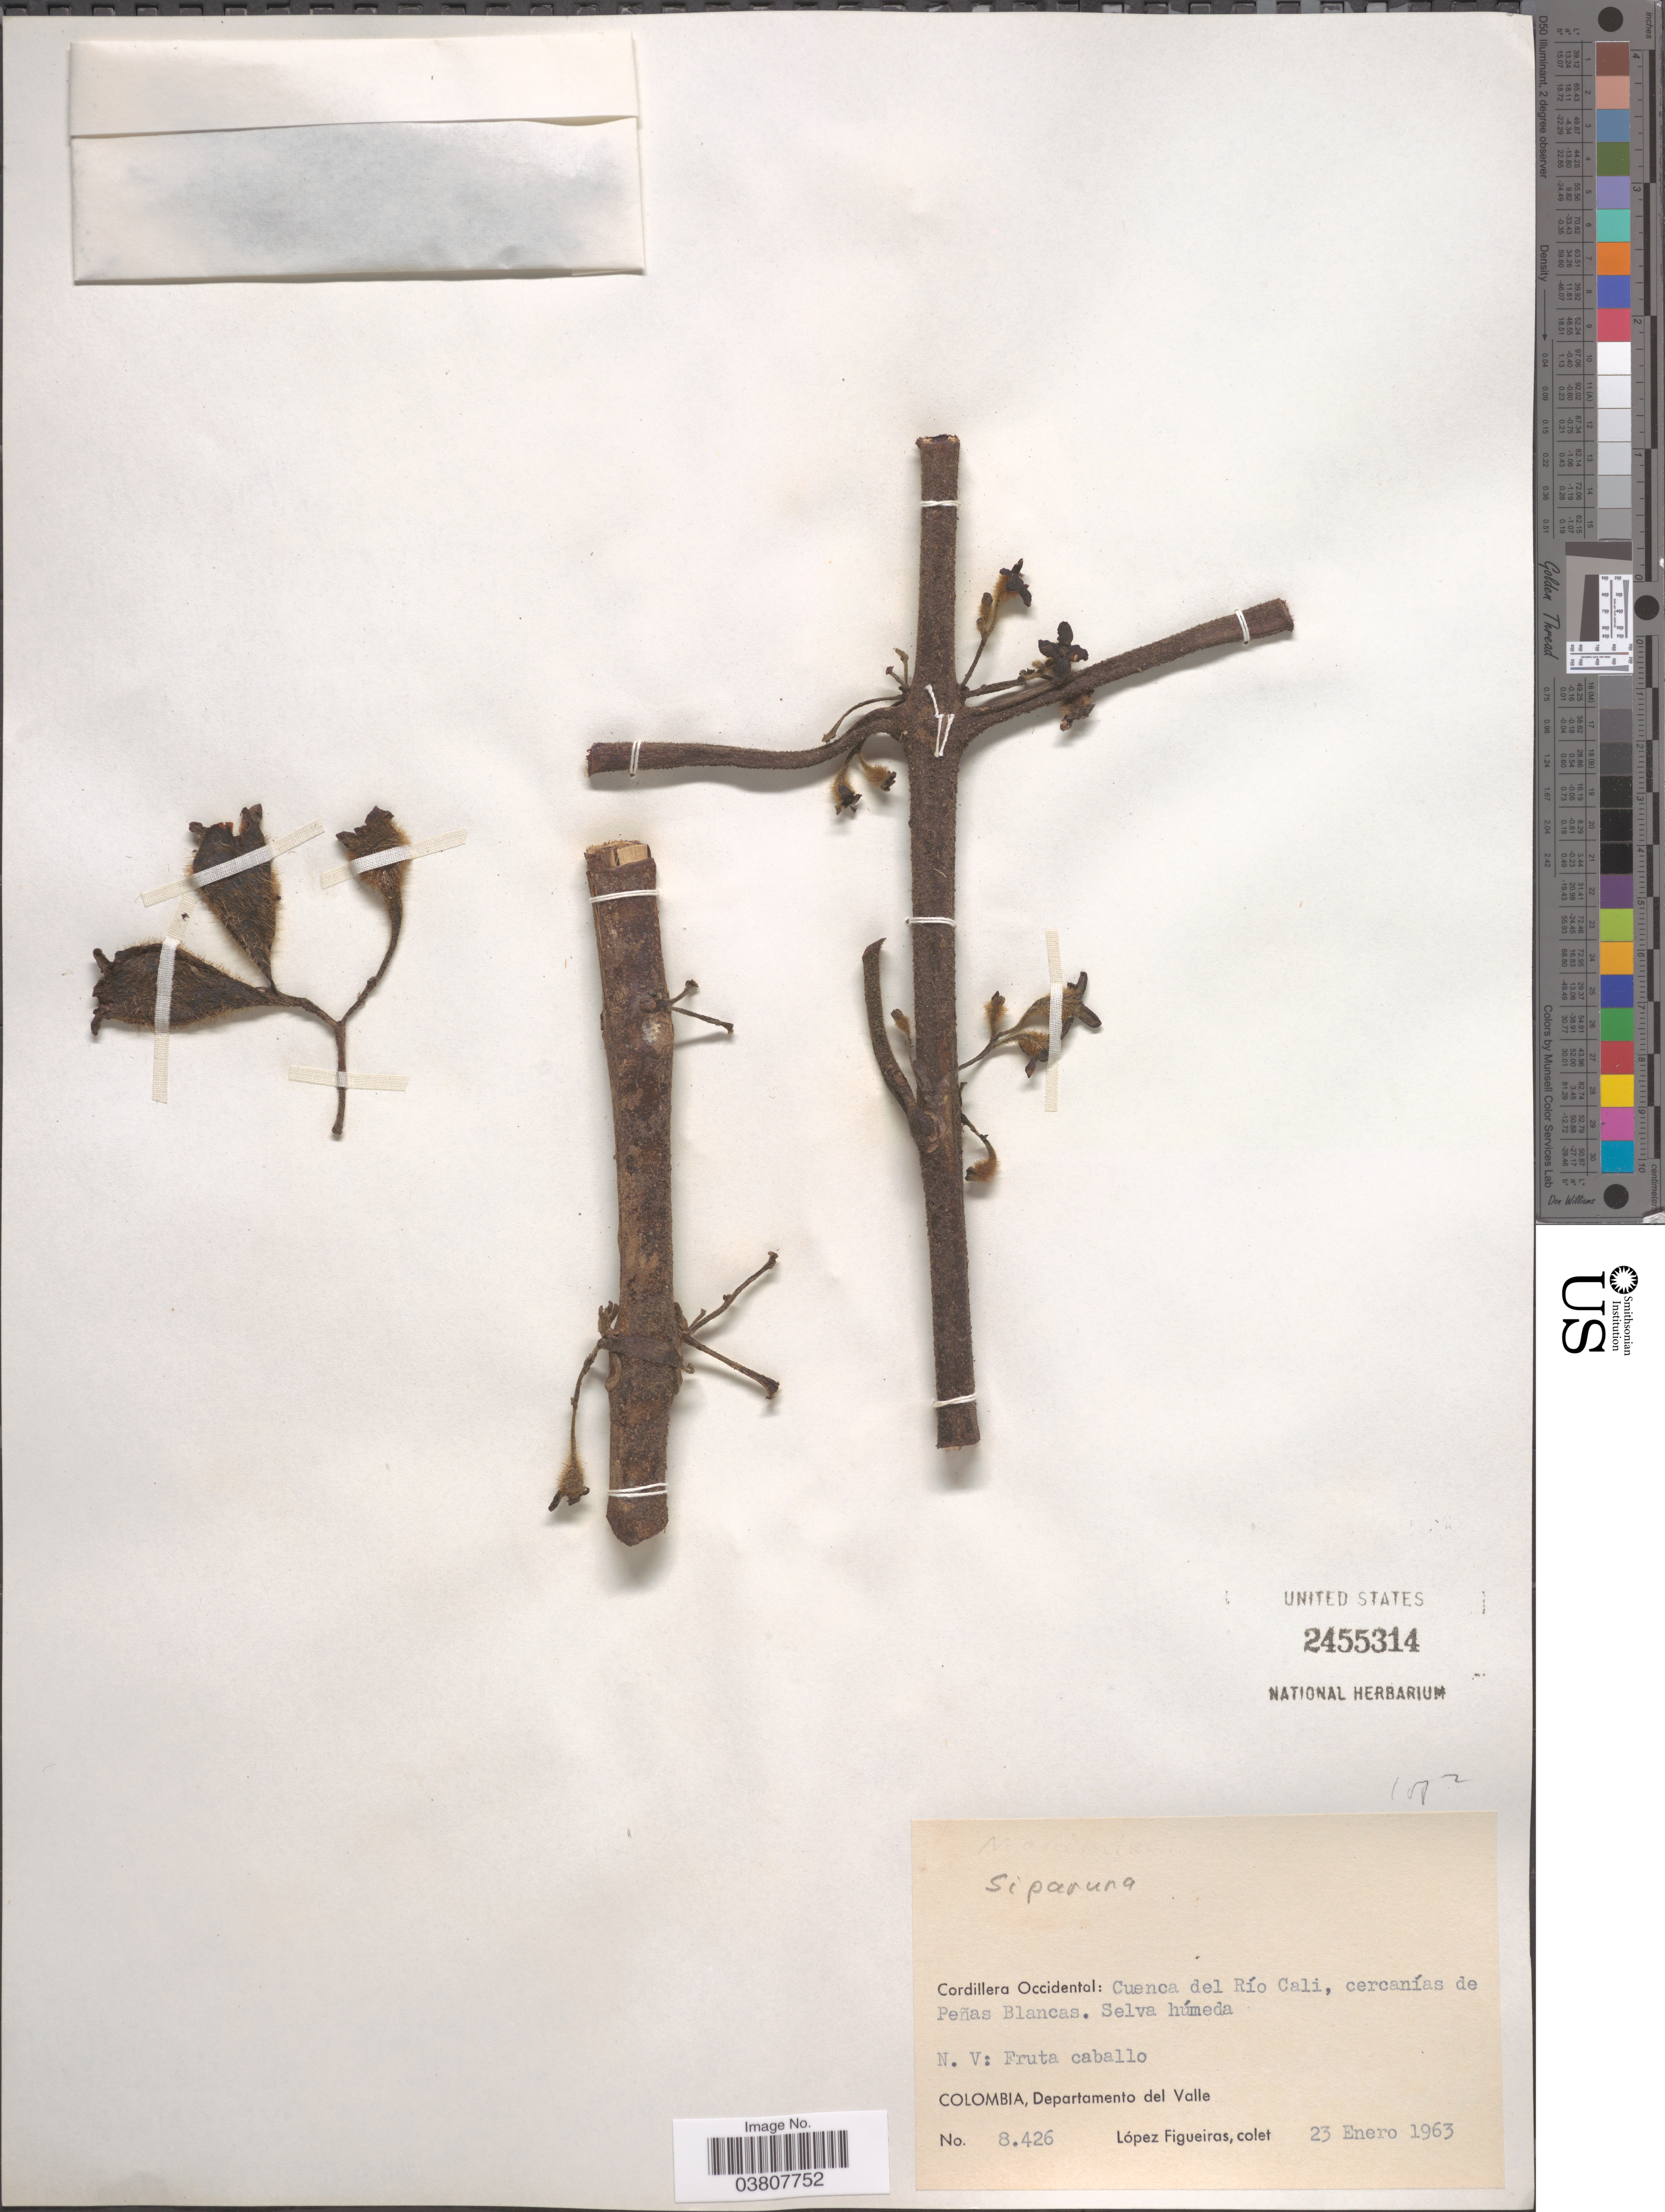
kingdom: Plantae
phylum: Tracheophyta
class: Magnoliopsida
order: Laurales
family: Siparunaceae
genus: Siparuna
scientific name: Siparuna sp.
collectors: M. López Figueiras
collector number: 8426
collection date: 1963-01-23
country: Colombia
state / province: Valle del Cauca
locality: Cordillera Occidental: Cuenca del Río Cali, cercanías de Peñas Blancas. Departamento del Valle.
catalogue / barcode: US 2455314